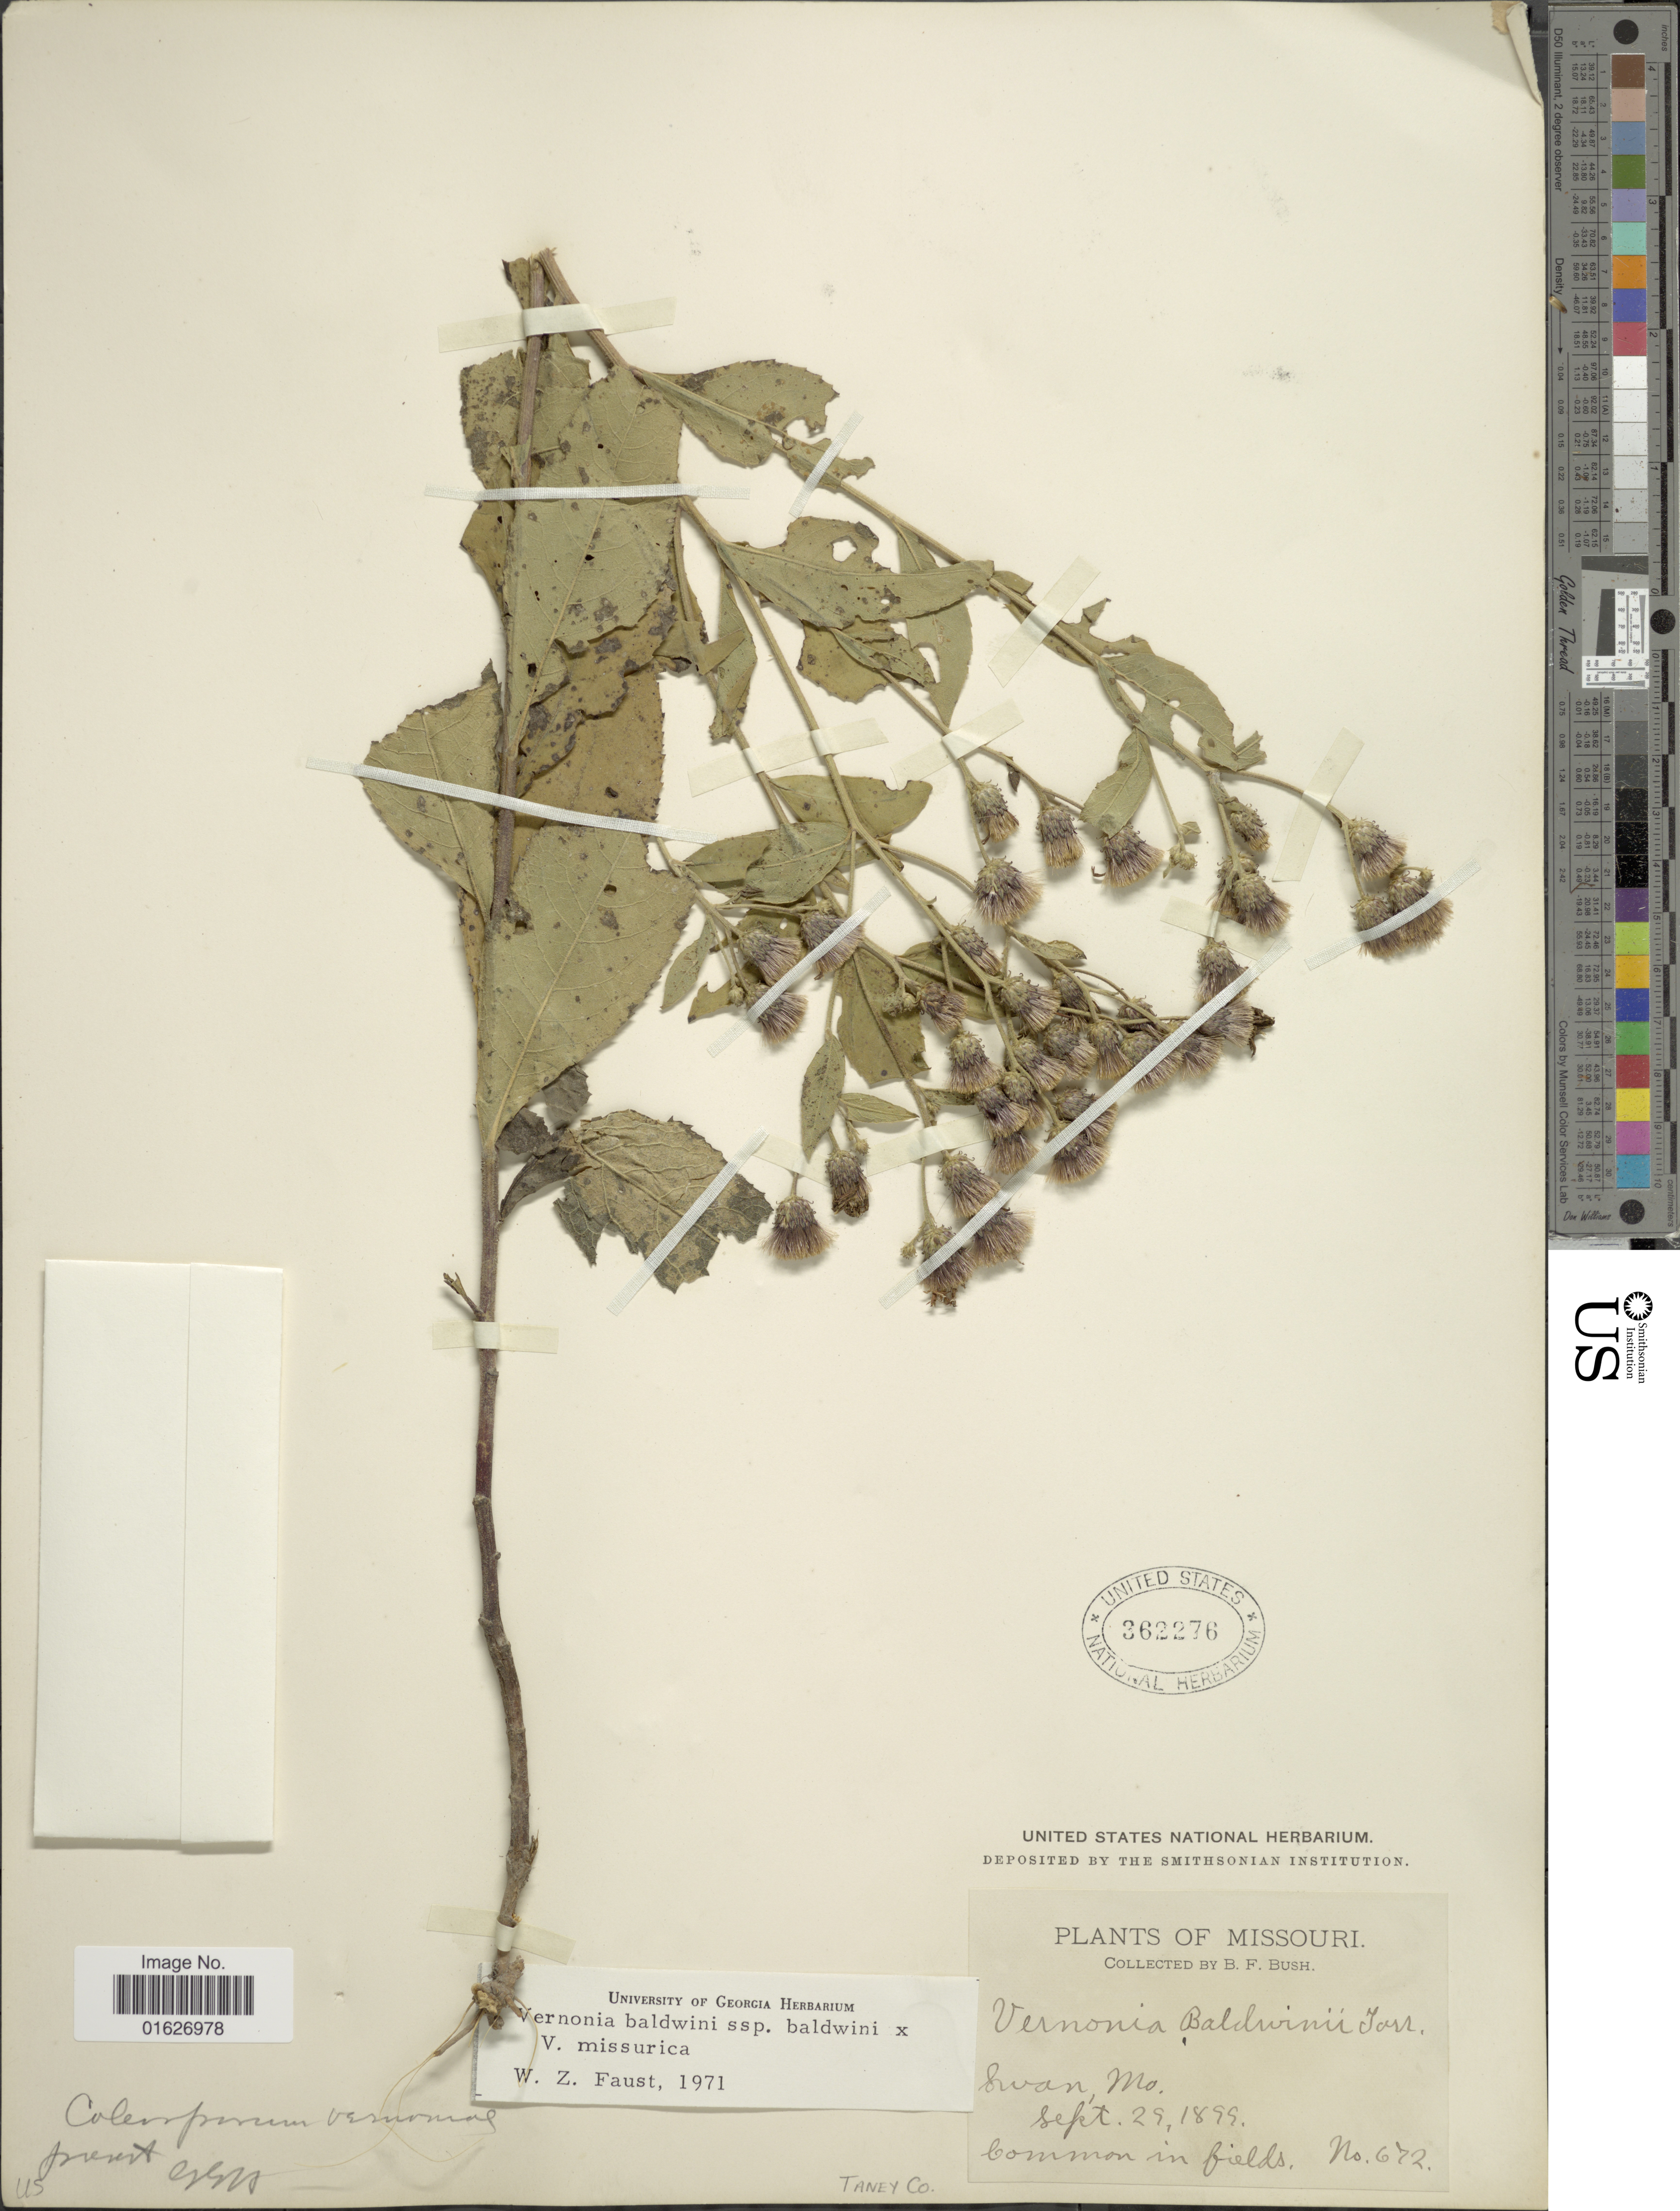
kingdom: Plantae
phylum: Tracheophyta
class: Magnoliopsida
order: Asterales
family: Asteraceae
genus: Vernonia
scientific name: Vernonia baldwinii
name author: Torr.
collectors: B. F. Bush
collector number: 672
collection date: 1899-09-29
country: United States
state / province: Missouri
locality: Swan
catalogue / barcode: US 362276